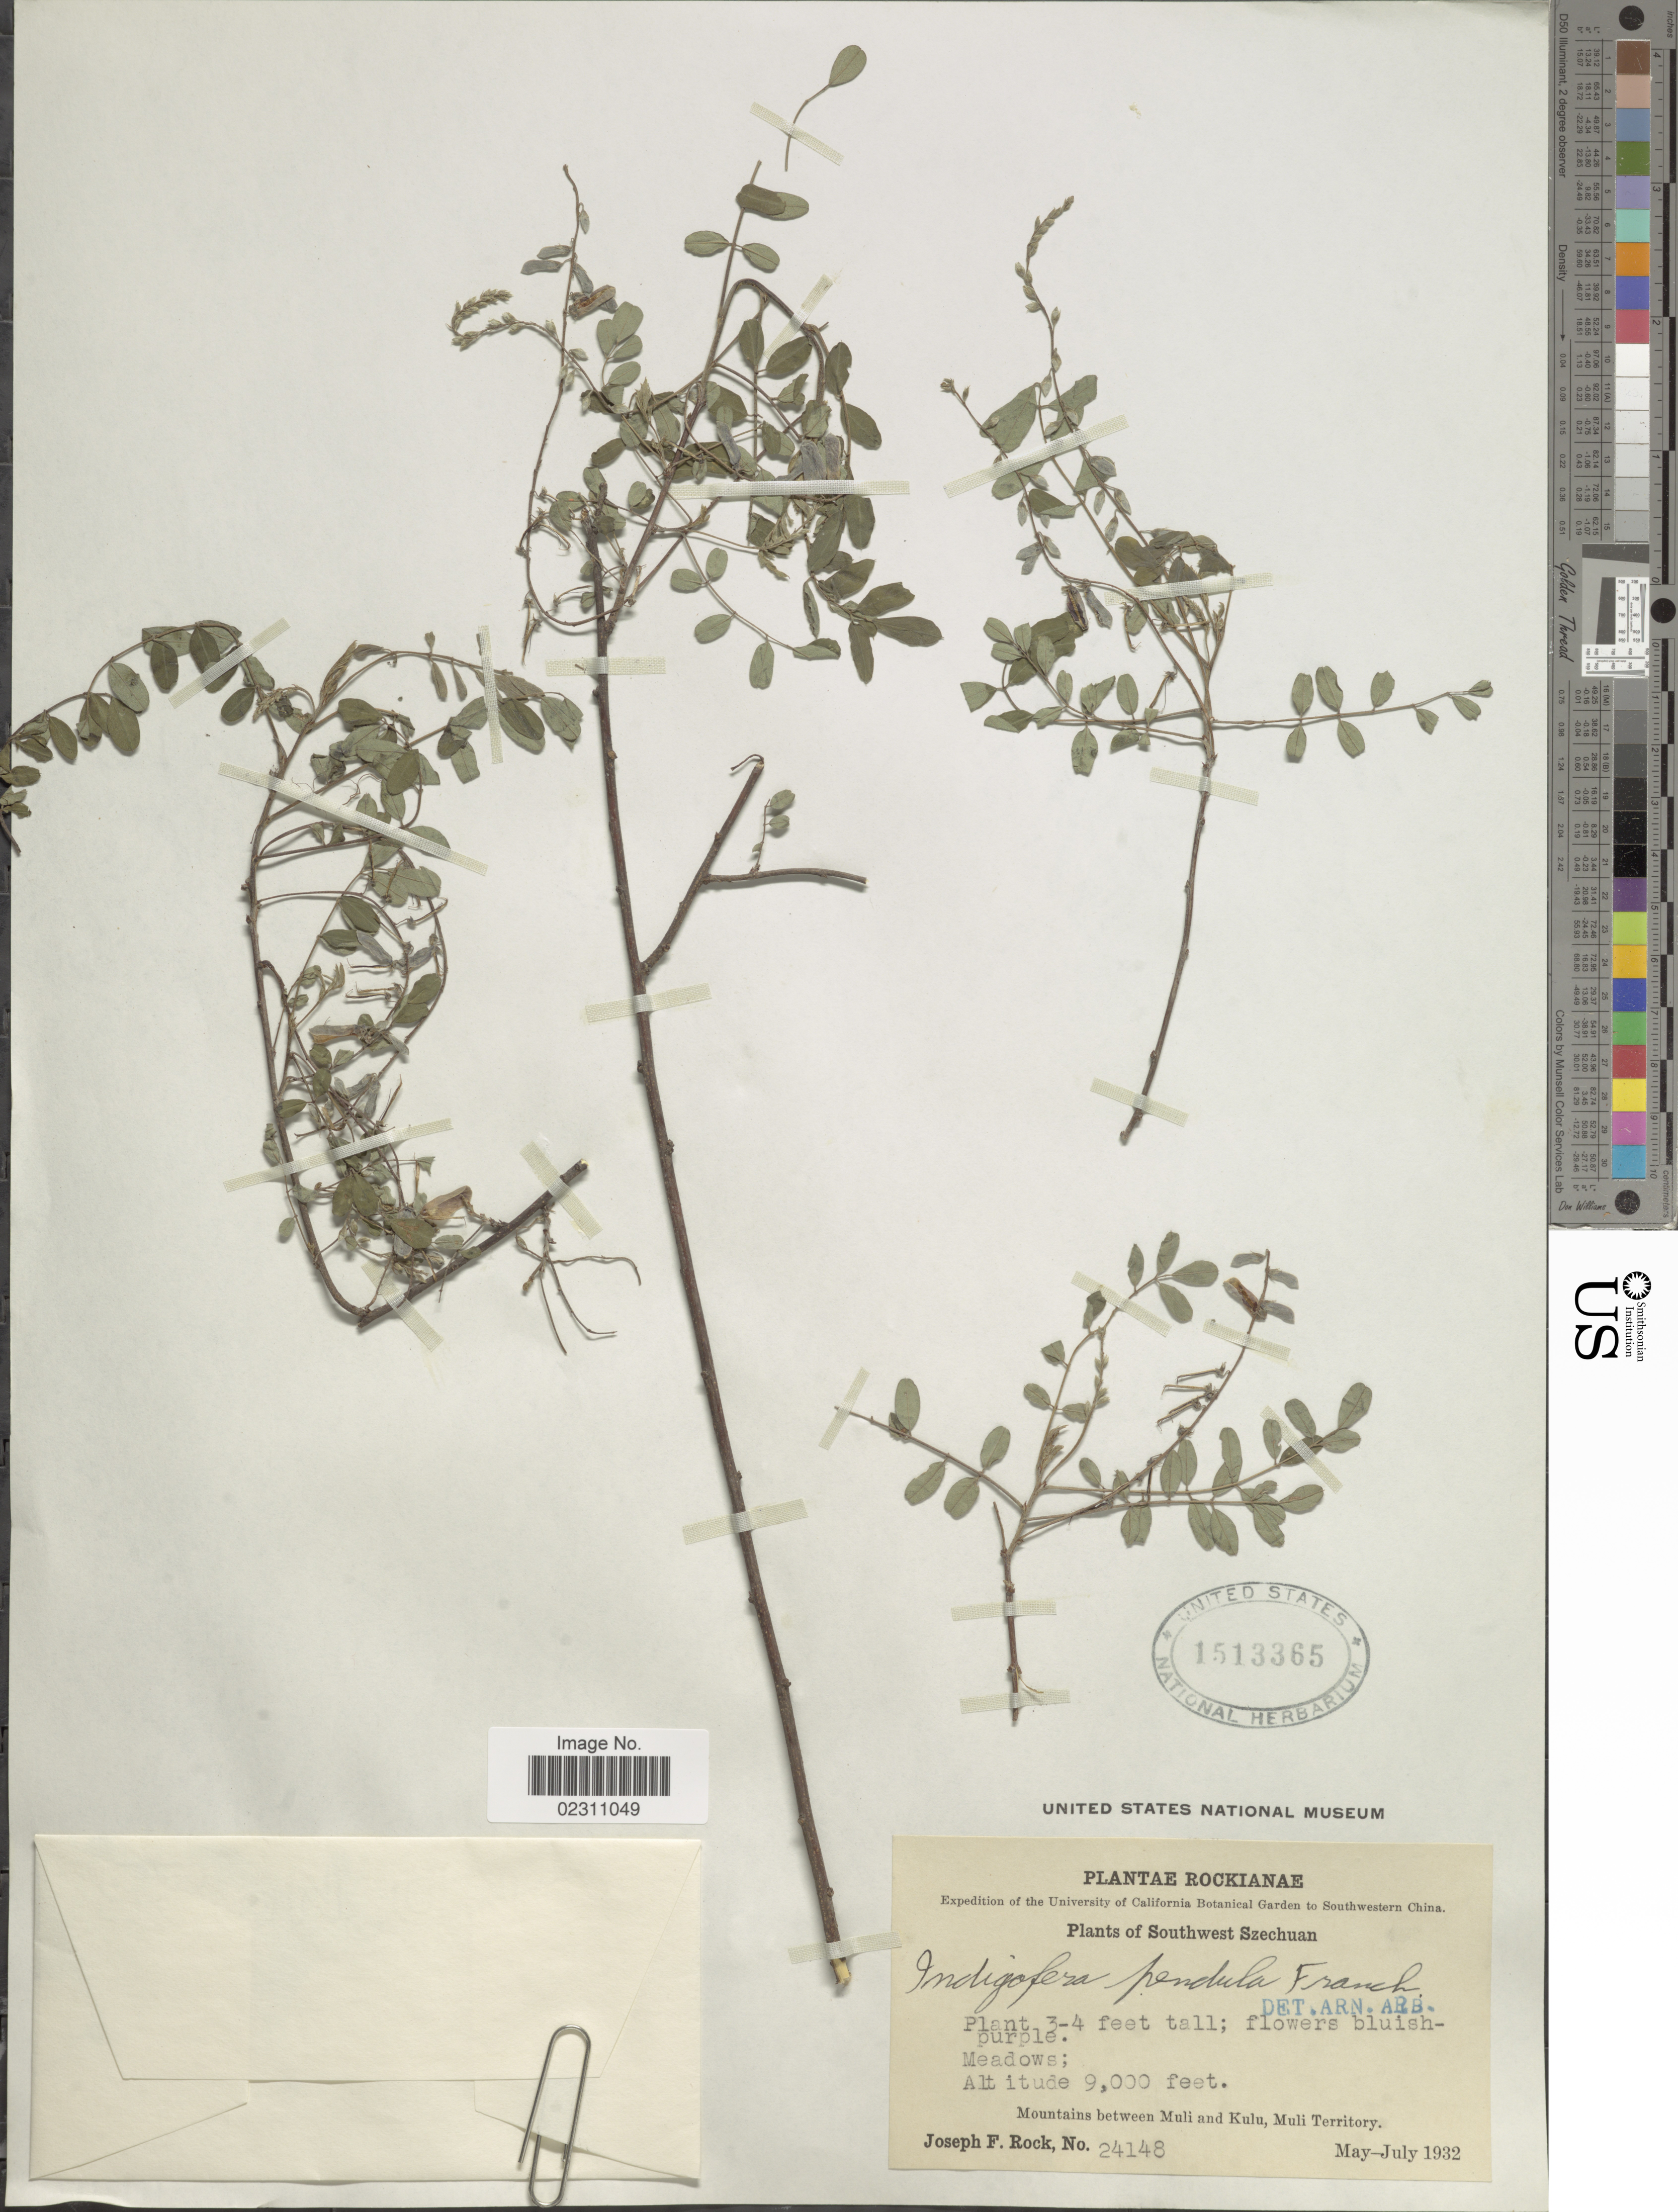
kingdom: Plantae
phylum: Tracheophyta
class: Magnoliopsida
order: Fabales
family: Fabaceae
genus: Indigofera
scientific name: Indigofera pendula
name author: Franch.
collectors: J. F. Rock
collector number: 24148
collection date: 1932-05/1932-07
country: China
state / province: Sichuan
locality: Southwest Szechuan, mountains between Muli and Kulu, Muli Territory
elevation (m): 2743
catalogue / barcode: US 1513365